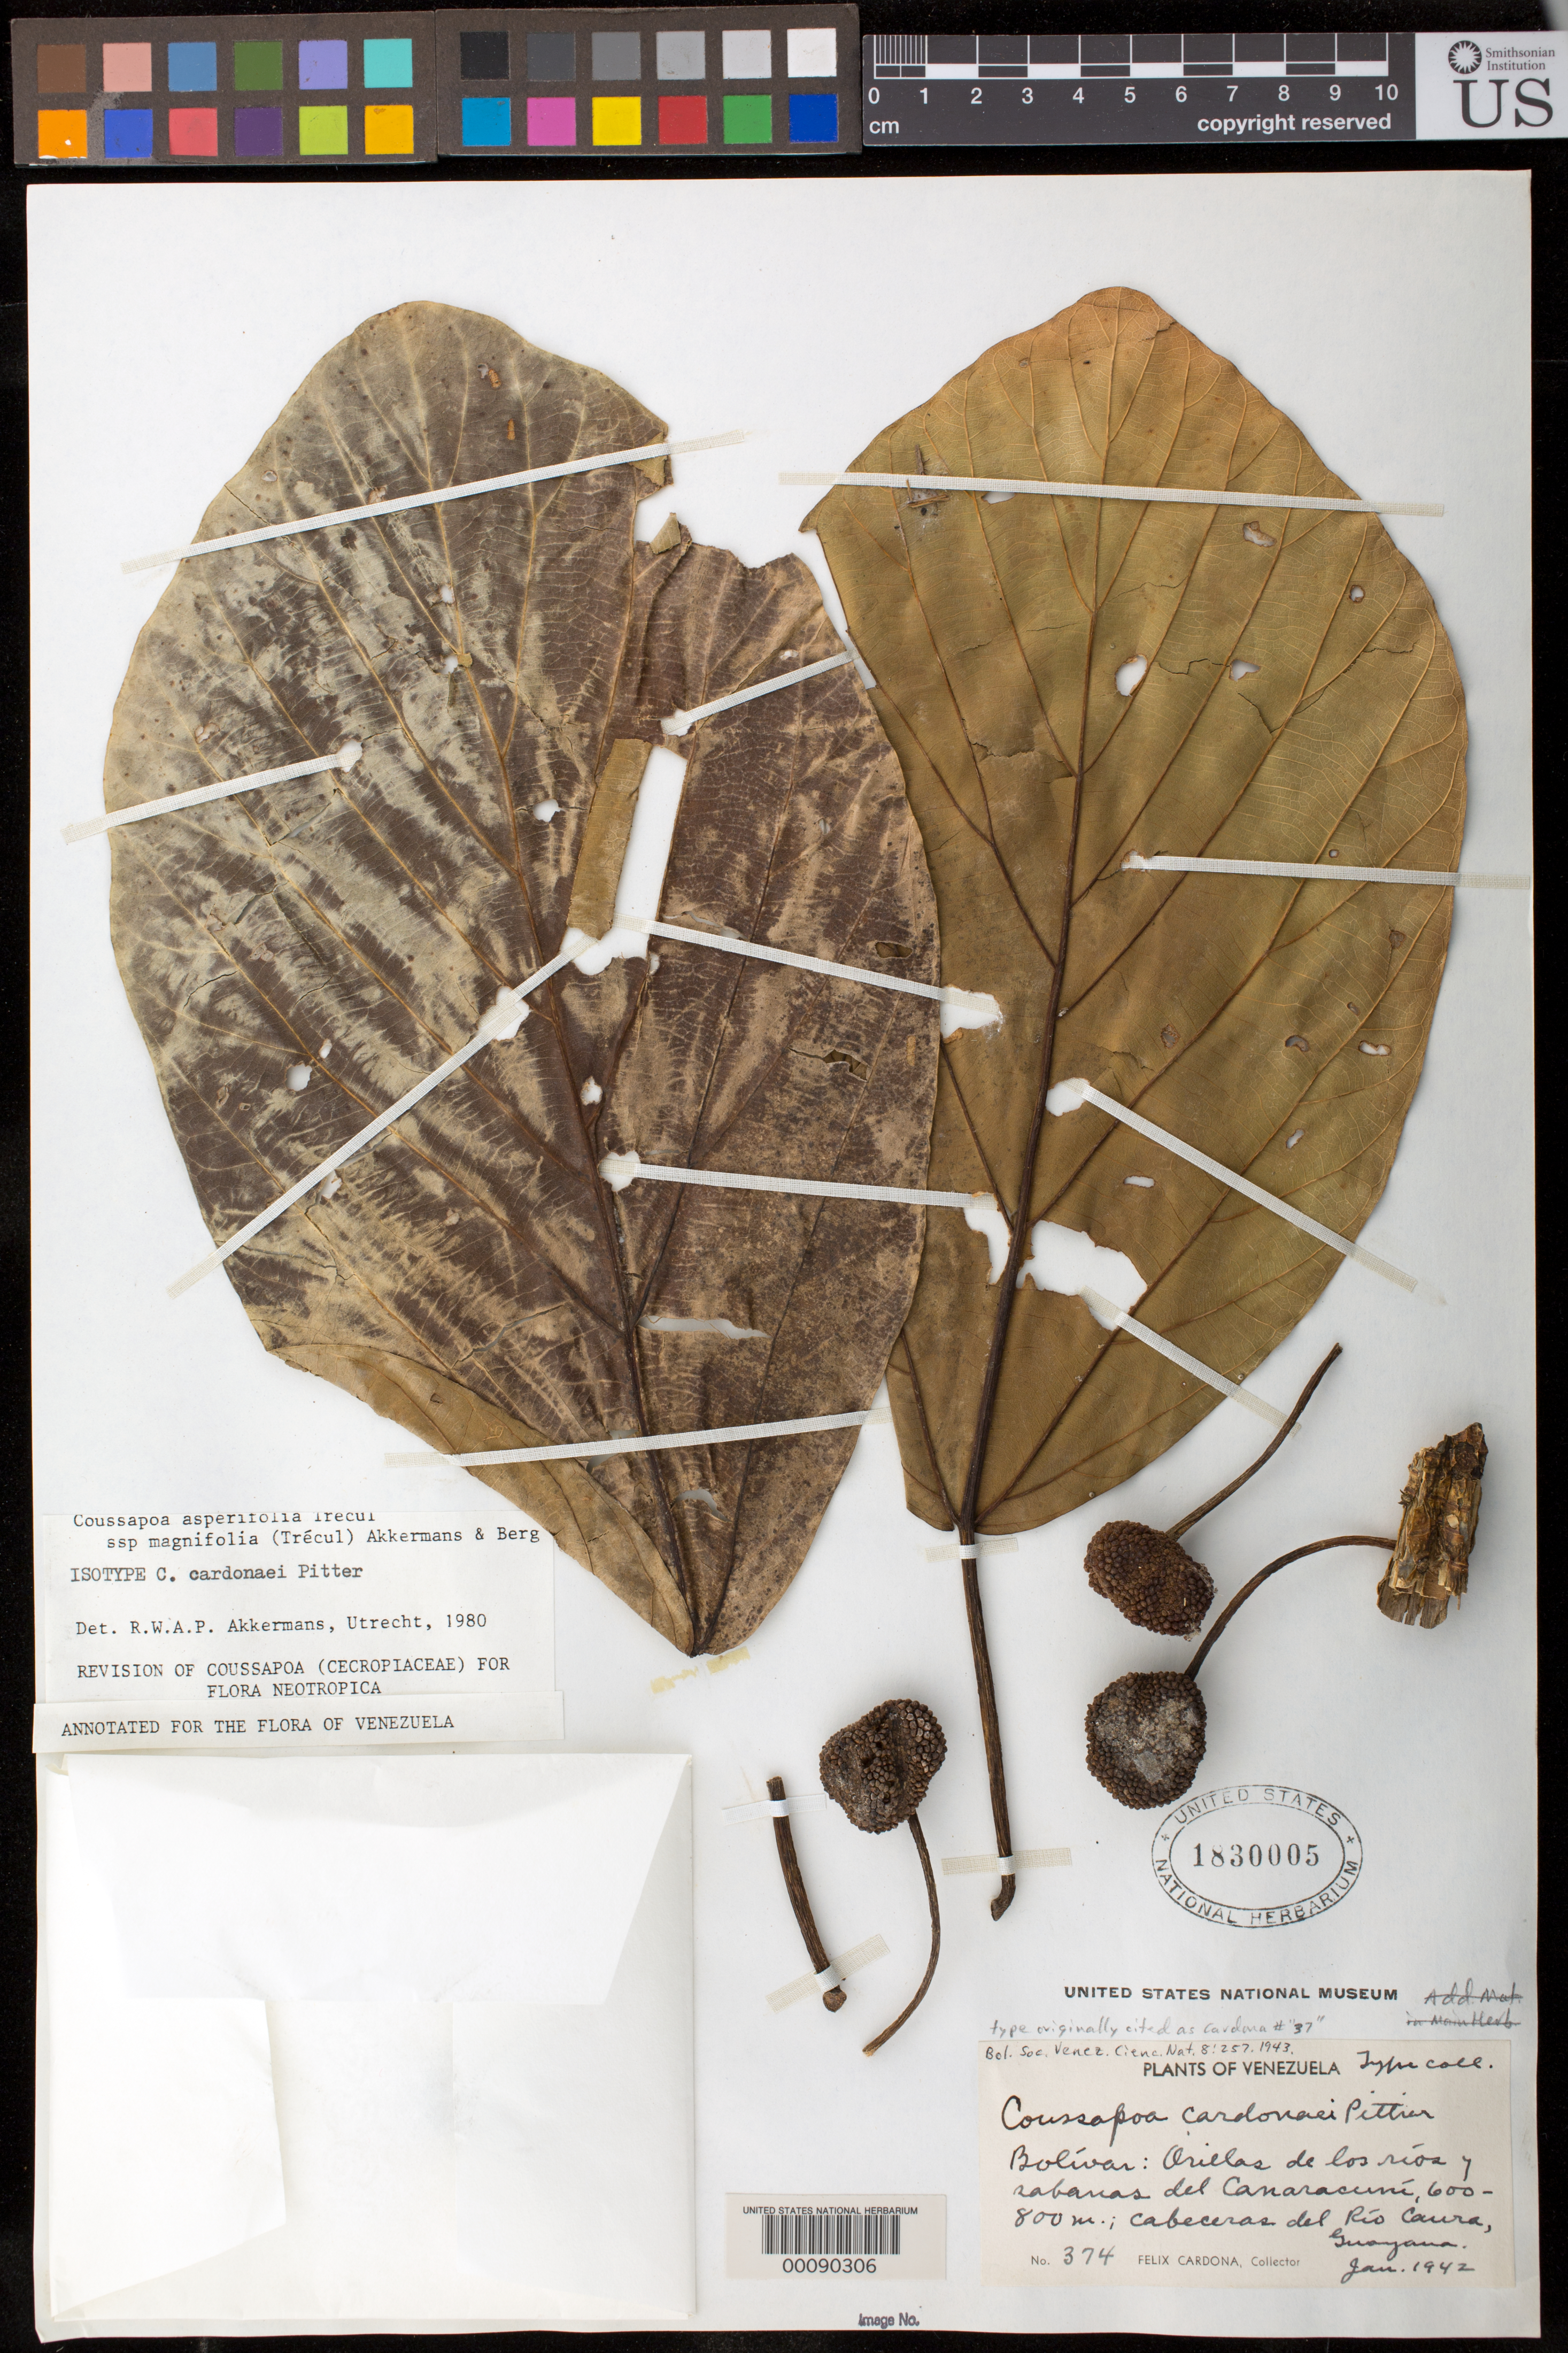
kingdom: Plantae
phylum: Tracheophyta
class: Magnoliopsida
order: Rosales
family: Urticaceae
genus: Coussapoa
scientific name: Coussapoa cardonae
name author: Pittier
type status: Isotype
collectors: F. Cardona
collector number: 374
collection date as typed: Jan 1942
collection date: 1942-01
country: Venezuela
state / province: Bolivar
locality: Bolívar: Orillas de los ríos y sabanas del Canaracuní; cabeceras del Río Caura, Guayana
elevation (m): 600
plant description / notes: Protologue (mis) cites type as Cardona 37. See also a second consecutively numbered sheet (USNH 1830004) originally annotated as "sheet 2" (that annotation later obliterated)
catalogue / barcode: US 1830005